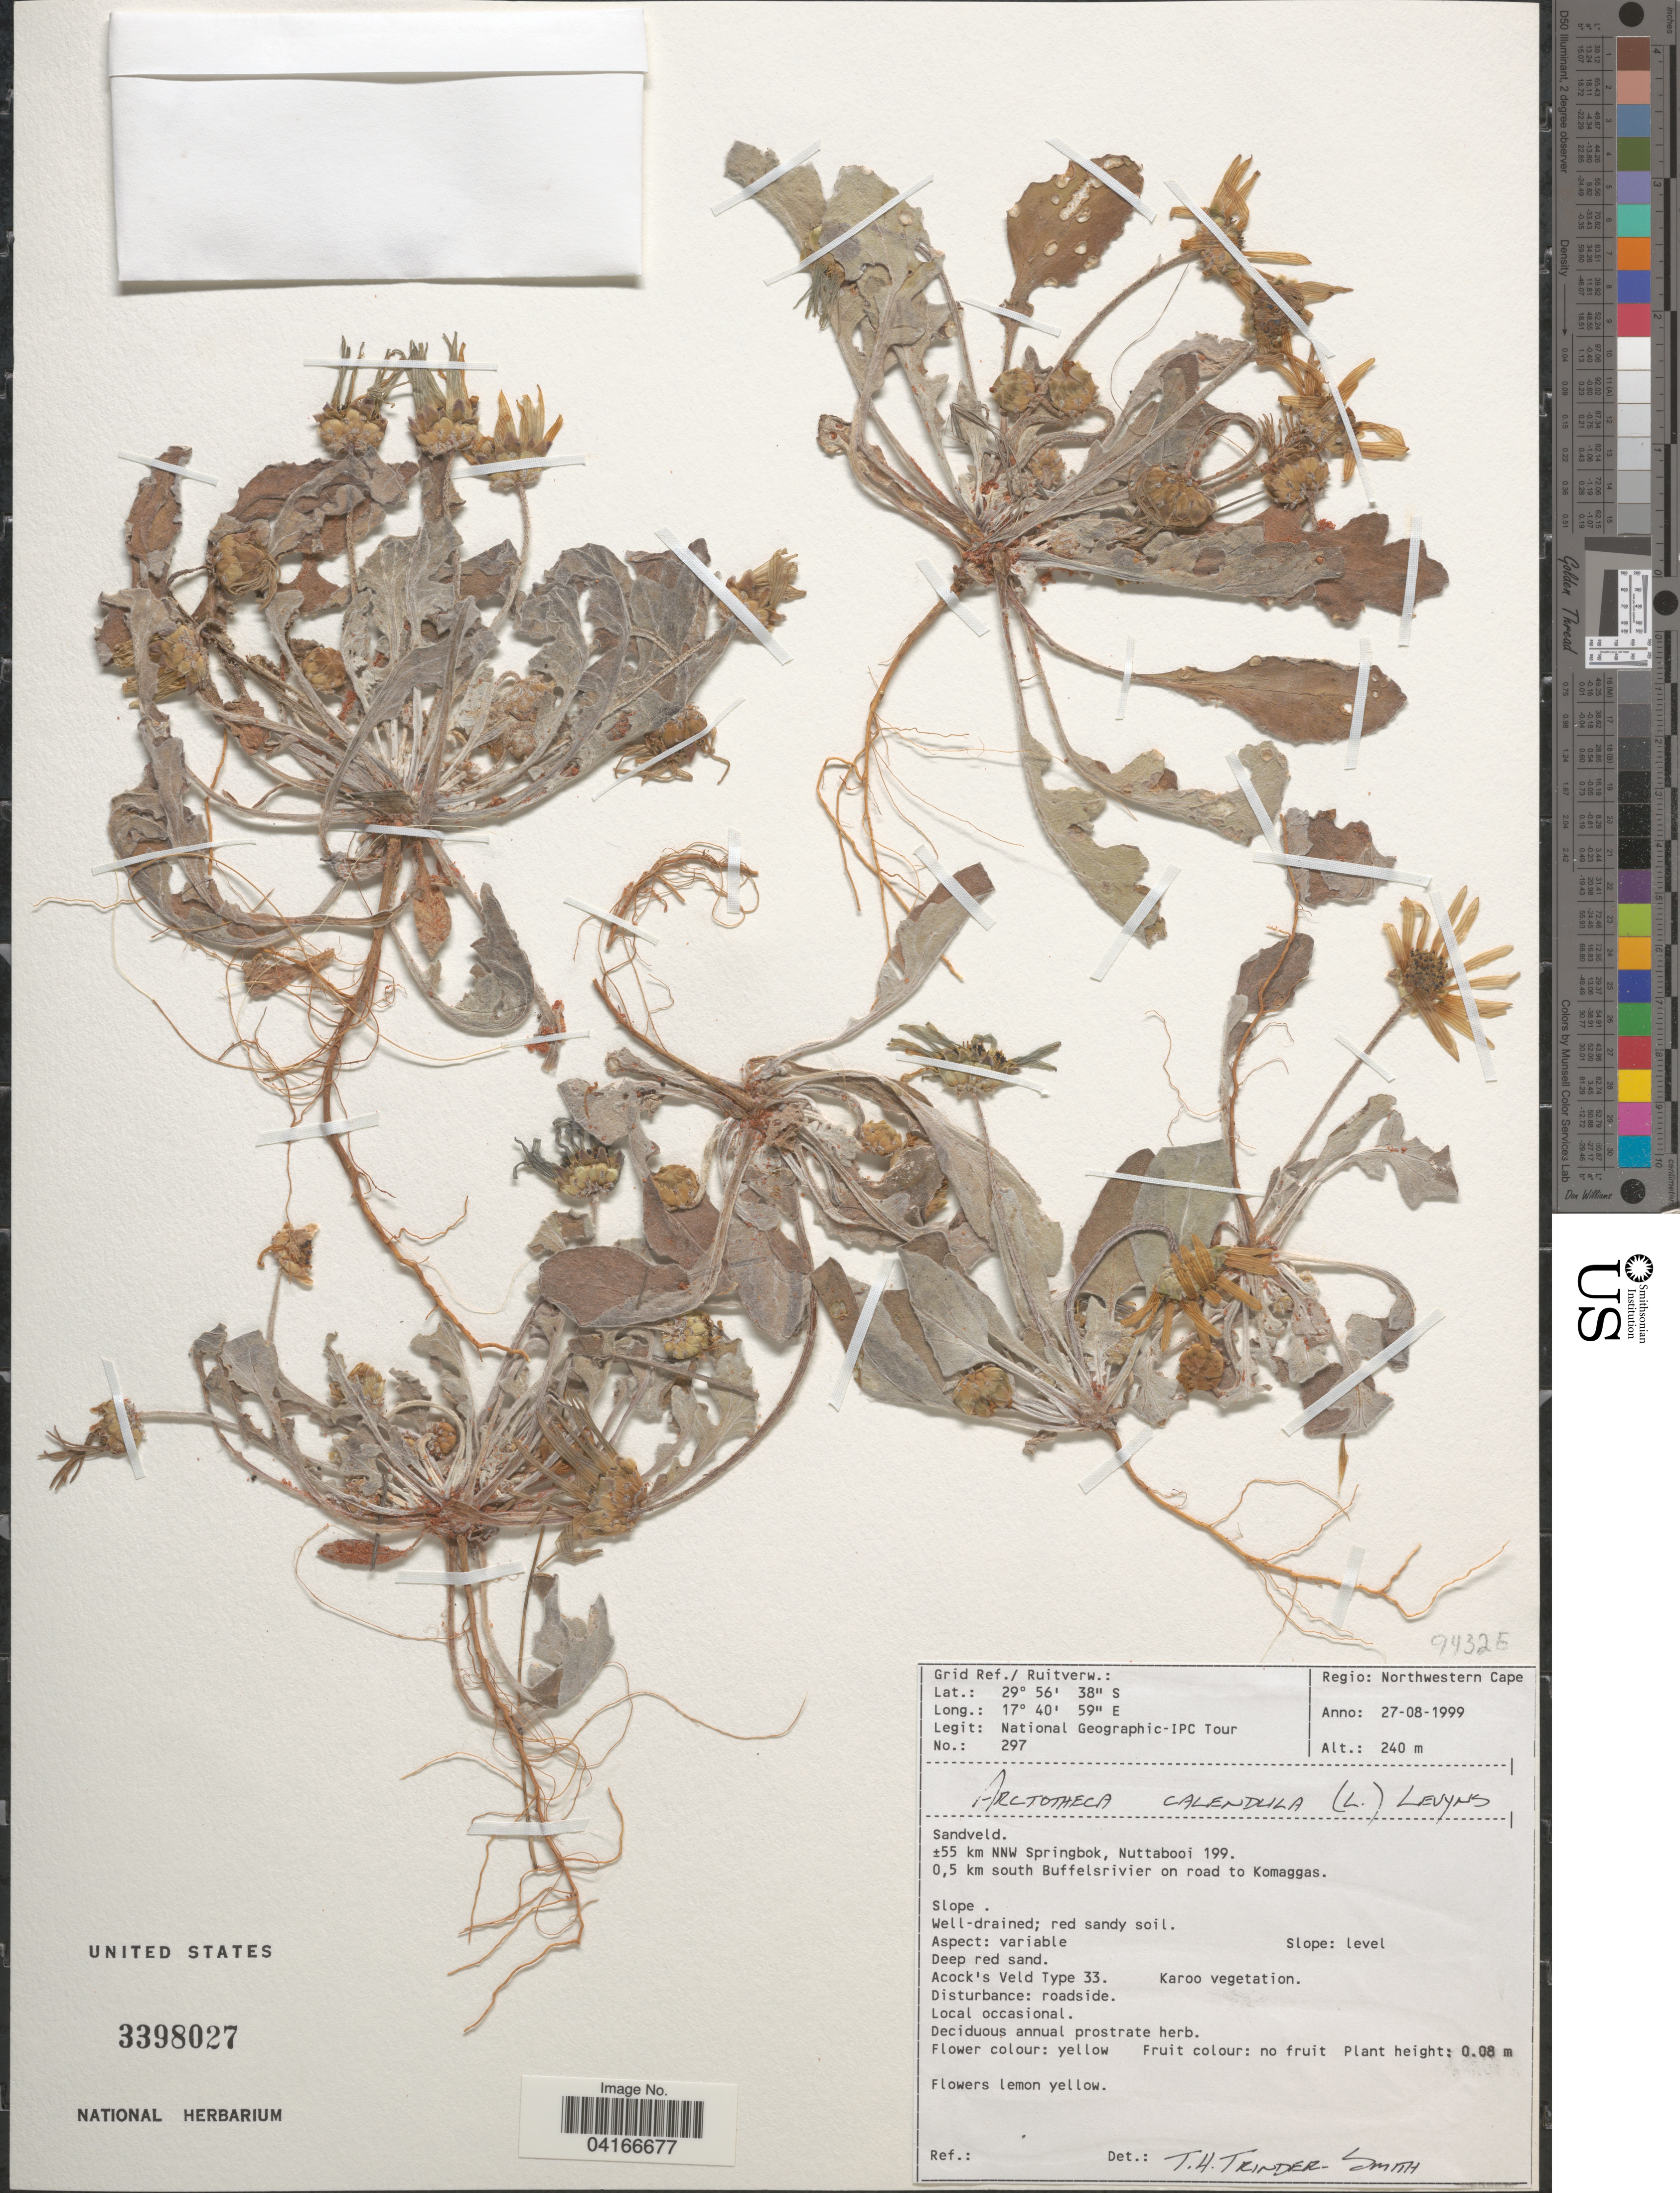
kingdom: Plantae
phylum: Tracheophyta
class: Magnoliopsida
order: Asterales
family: Asteraceae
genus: Arctotheca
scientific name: Arctotheca calendula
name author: (L.) Levyns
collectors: National Geographic IPC T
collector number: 297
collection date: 1999-08-27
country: South Africa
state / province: Northern Cape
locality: Regio: Northwestern Cape. Sandveld. ± 55 km NNW Springbok, Nuttabooi 199. 0,5 km south Buffelsrivier on road to Komaggas.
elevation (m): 240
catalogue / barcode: US 3398027